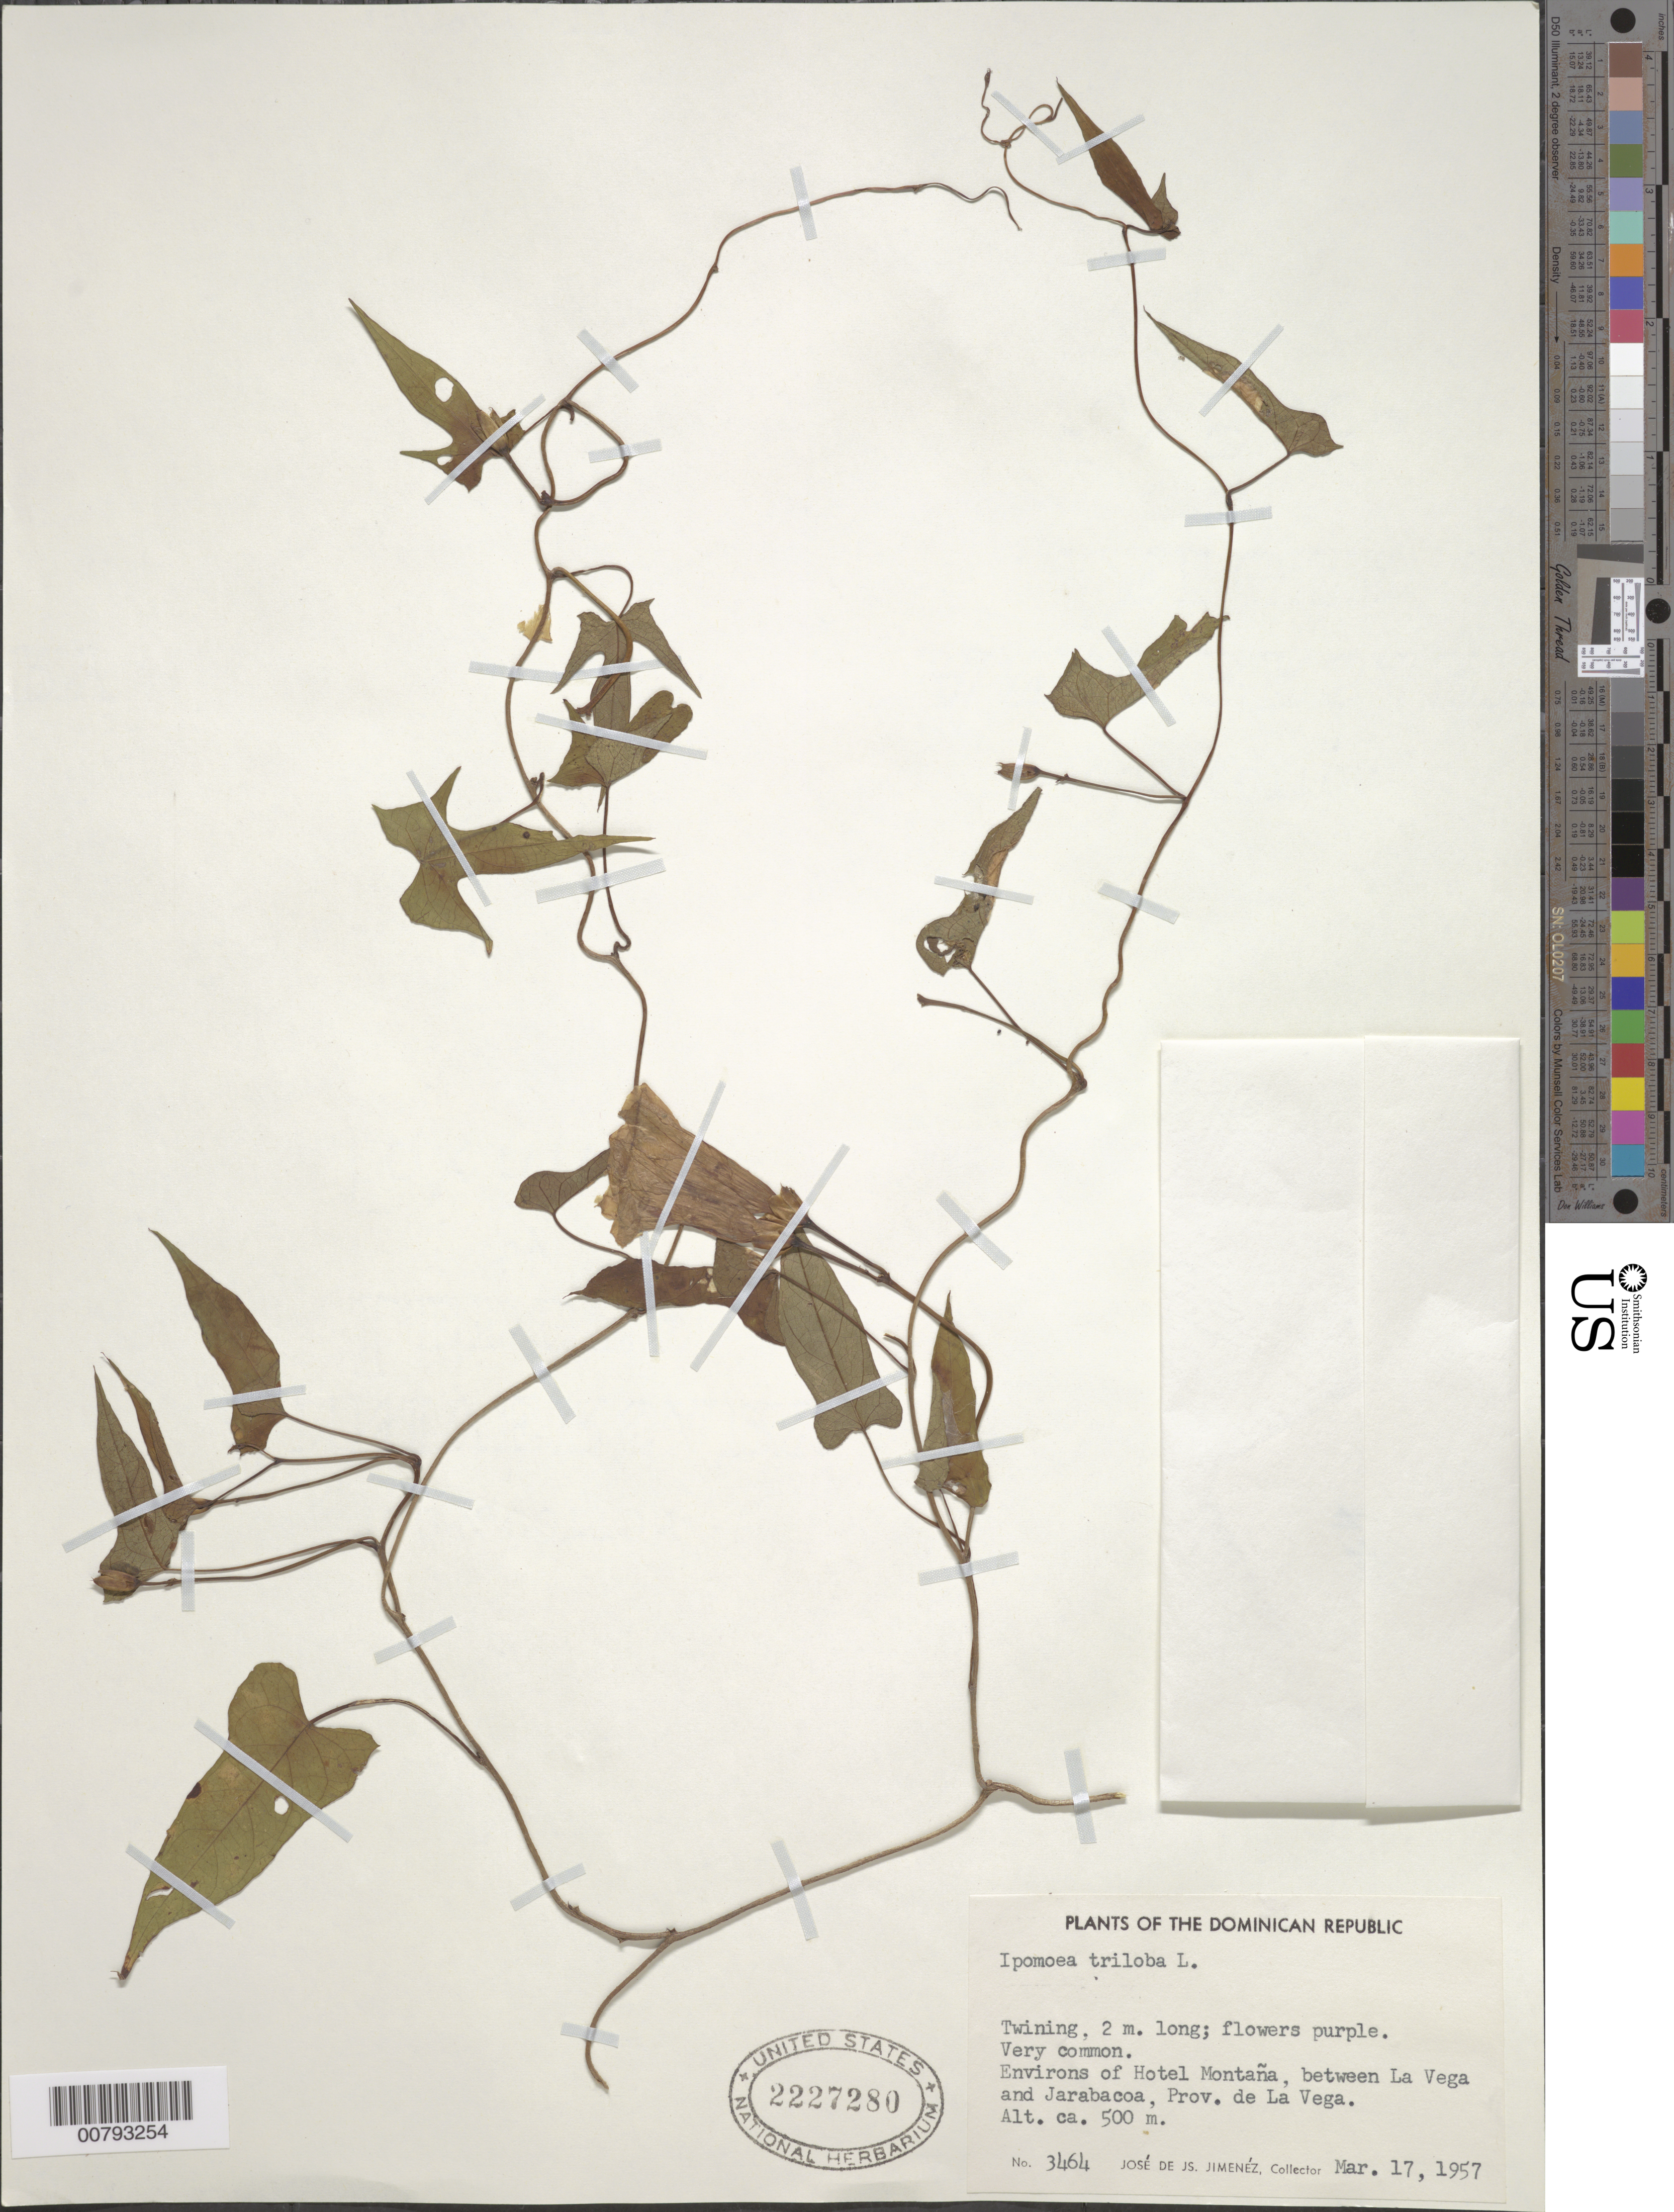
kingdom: Plantae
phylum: Tracheophyta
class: Magnoliopsida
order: Solanales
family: Convolvulaceae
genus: Ipomoea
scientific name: Ipomoea triloba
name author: L.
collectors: J. J. Jiménez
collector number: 3464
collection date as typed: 17 Mar 1957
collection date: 1957-03-17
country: Dominican Republic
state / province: La Vega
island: Hispaniola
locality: Between La Vega and Jarabacoa, environs of Hotel Montaña.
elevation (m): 500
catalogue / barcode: US 2227280